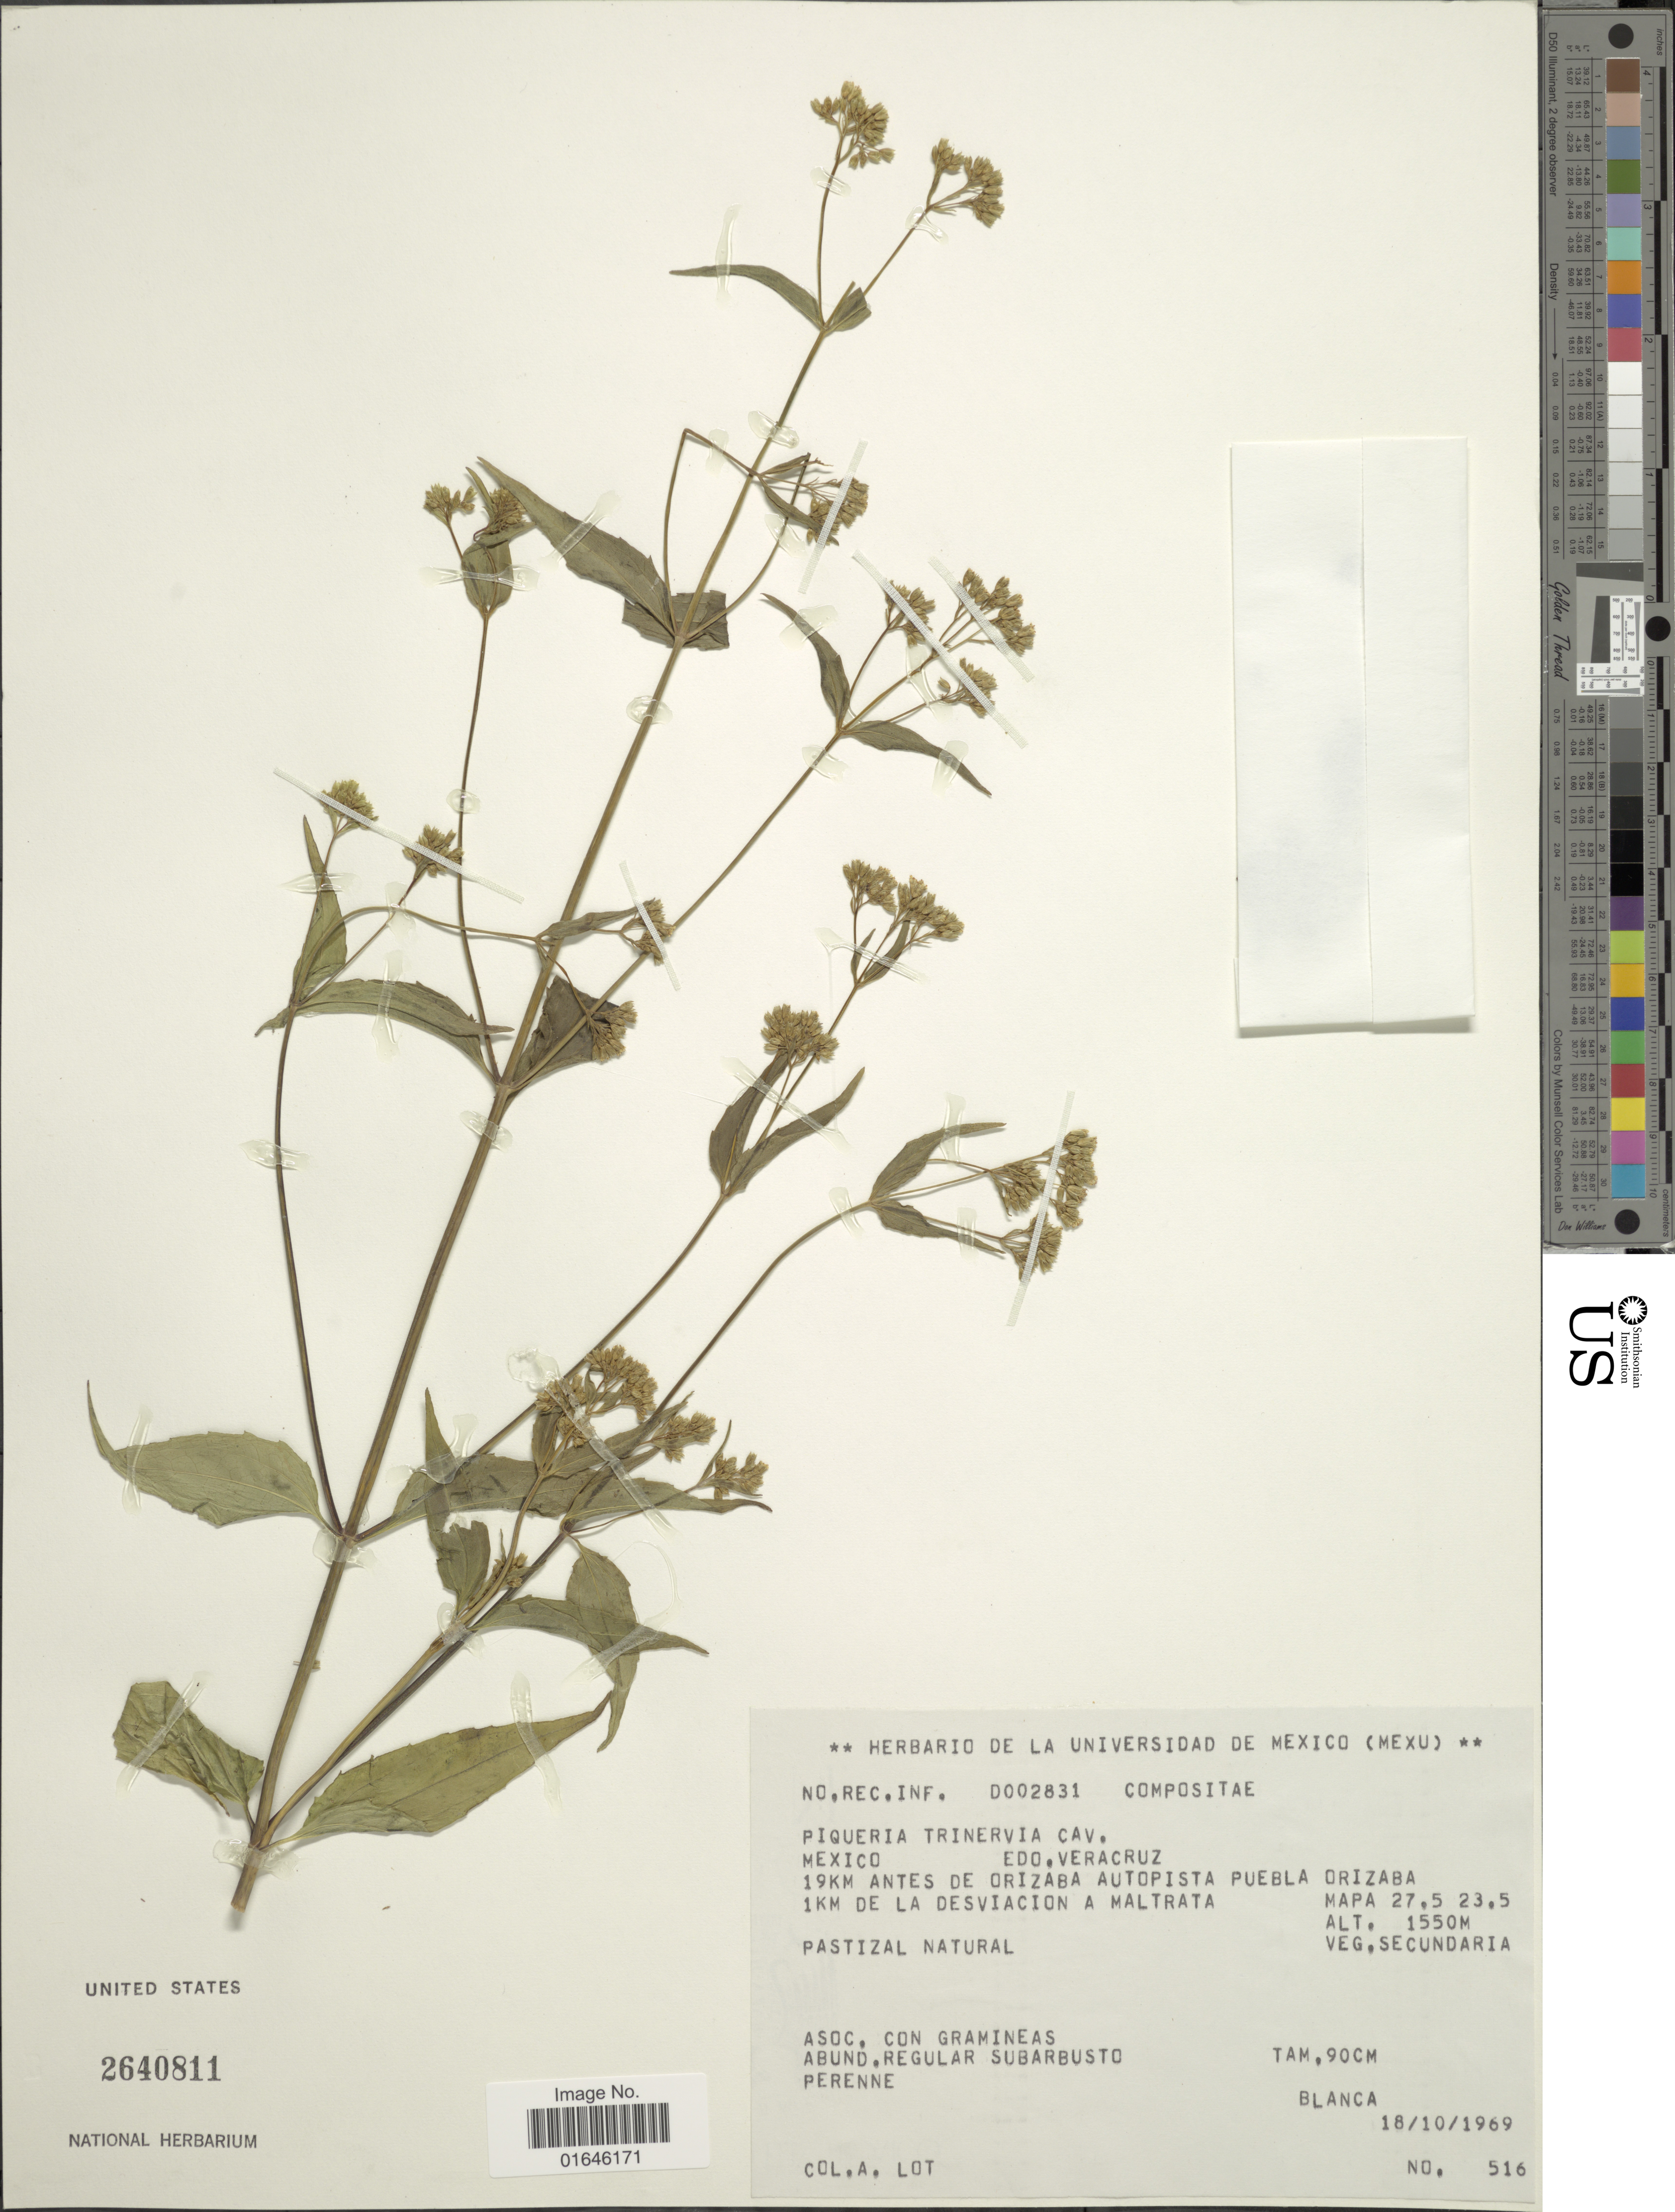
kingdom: Plantae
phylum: Tracheophyta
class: Magnoliopsida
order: Asterales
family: Asteraceae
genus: Piqueria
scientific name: Piqueria trinervia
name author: Cav.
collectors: Lot, A.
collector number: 516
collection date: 1969-10-18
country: Mexico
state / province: Veracruz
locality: Veracruz, 19 km Antes de Orizaba autopista Puebla Orizaba, 1 km de la Desviacion a Maltrata, Mapa; 27.5 23.5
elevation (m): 1550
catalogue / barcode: US 2640811